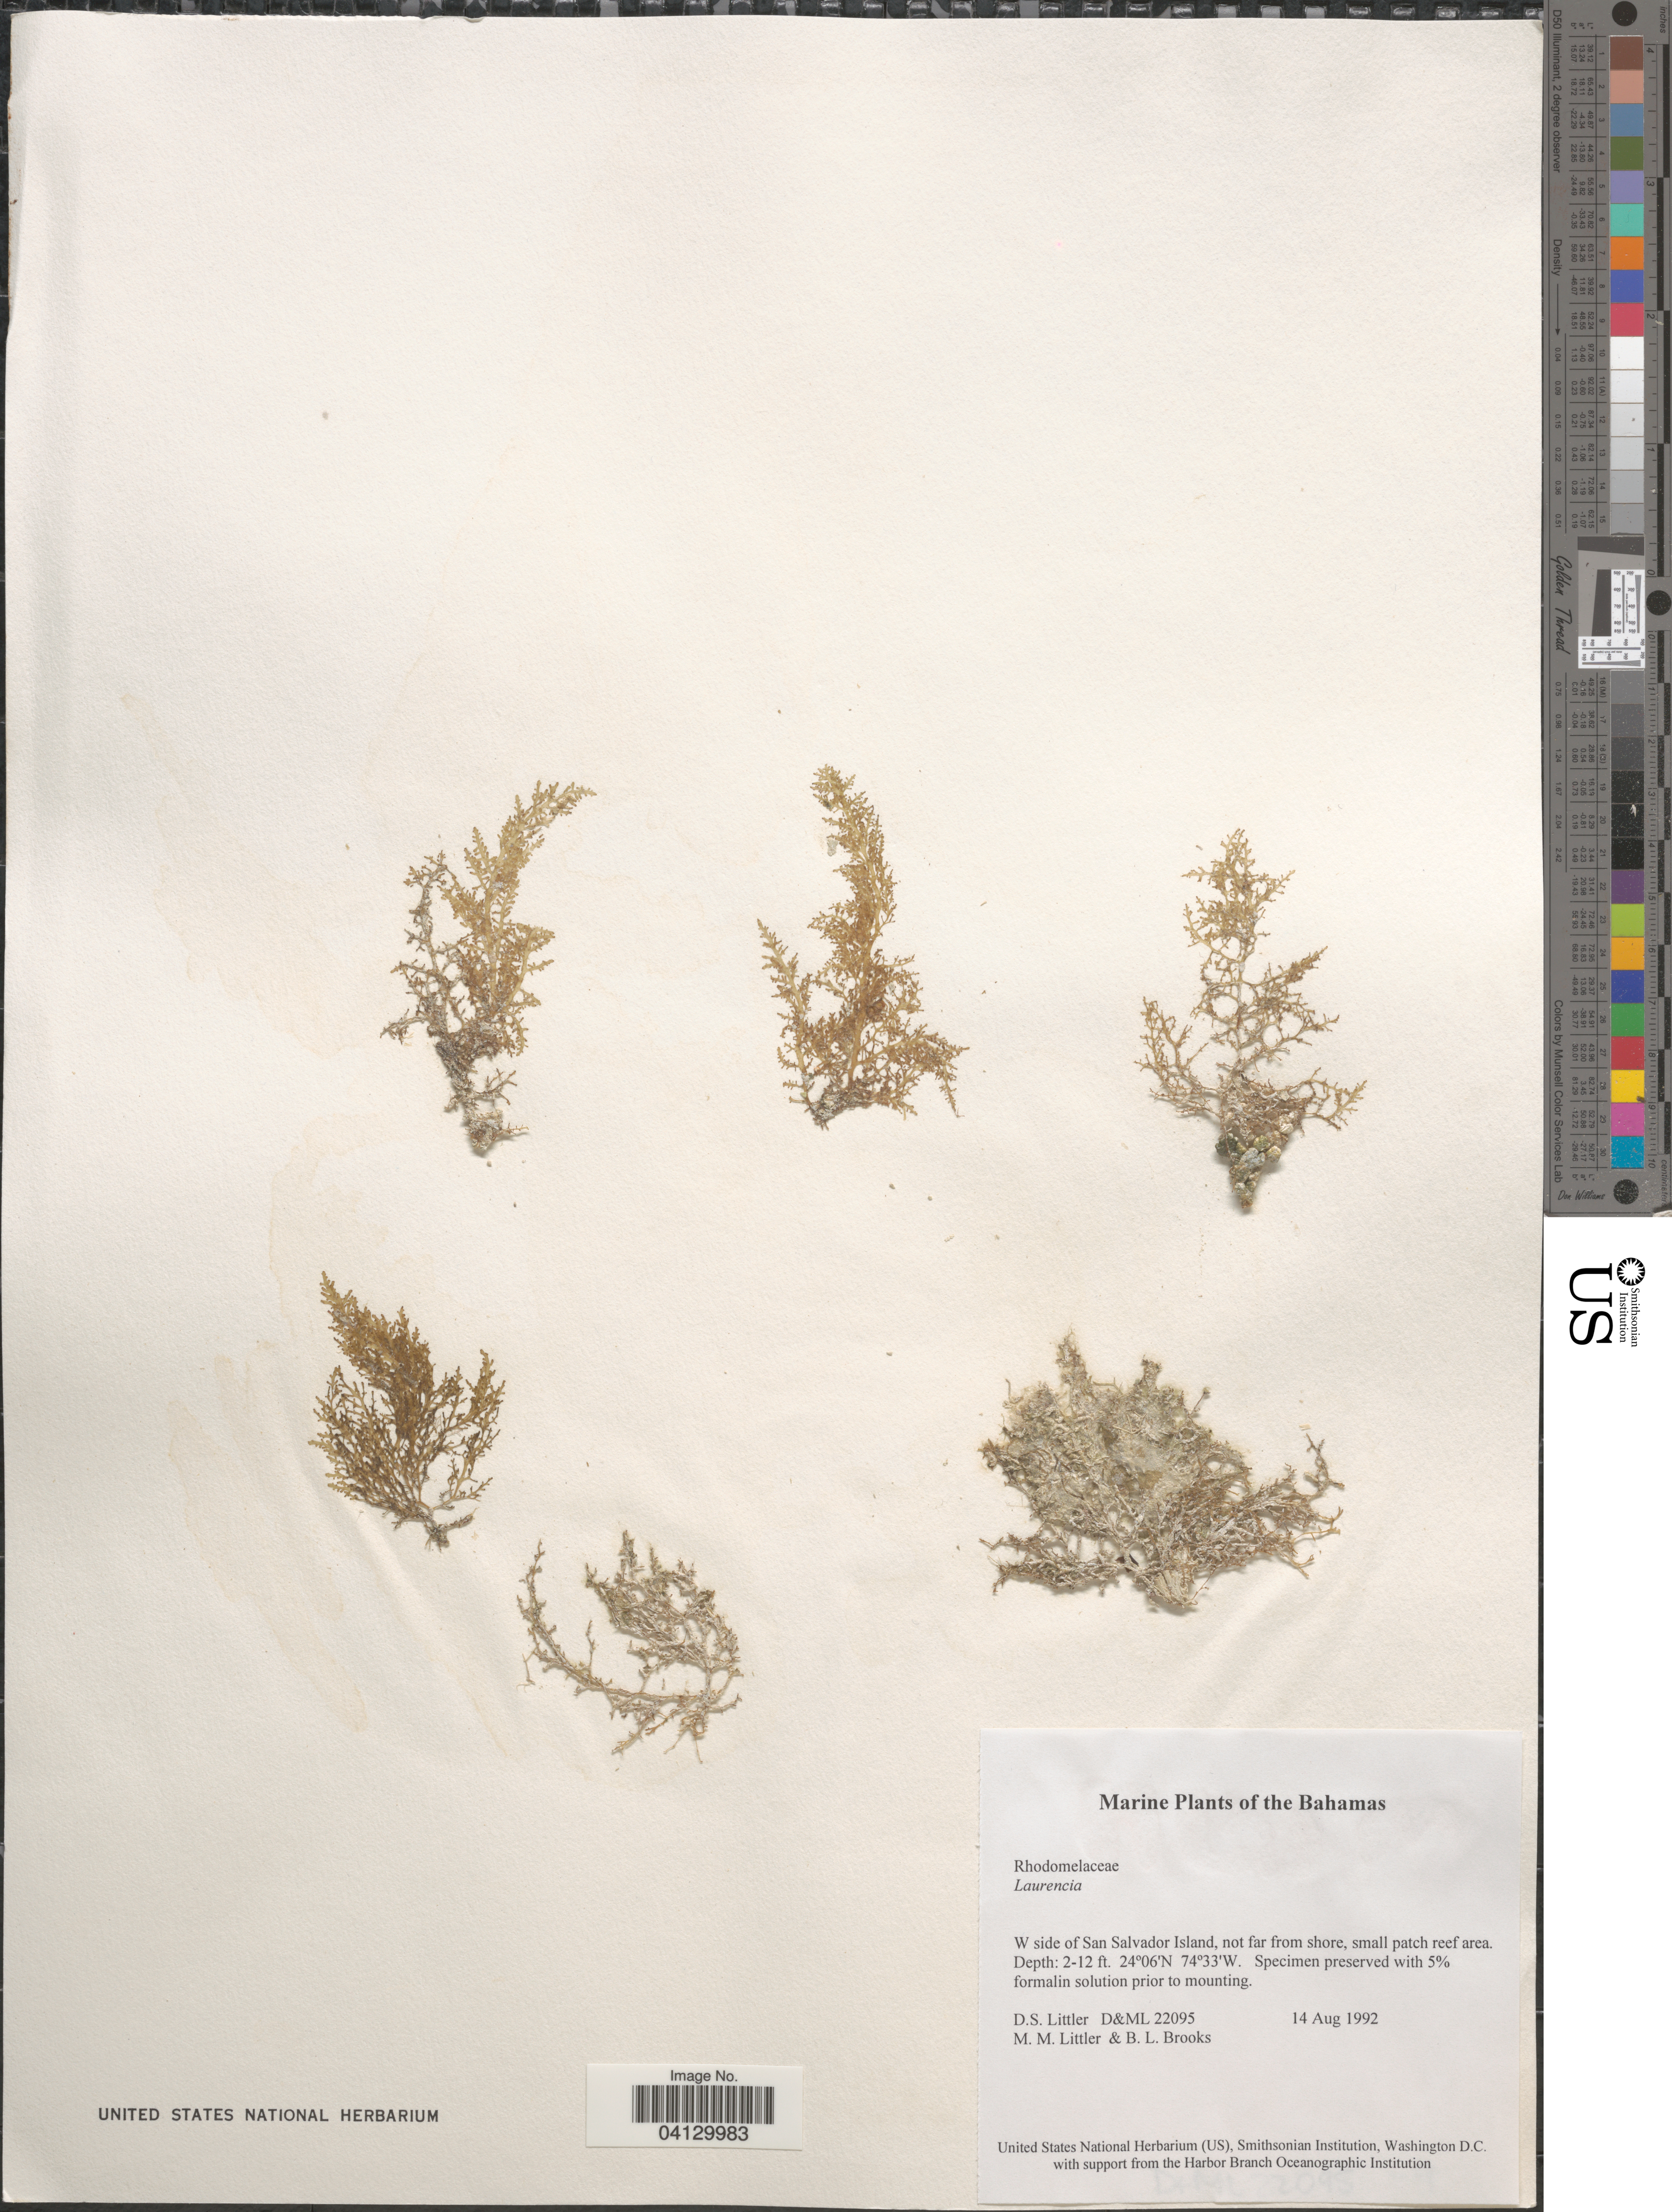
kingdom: Plantae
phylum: Rhodophyta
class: Florideophyceae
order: Ceramiales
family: Rhodomelaceae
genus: Laurencia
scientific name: Laurencia sp.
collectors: D. S. Littler & B. Brooks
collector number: D&ML22095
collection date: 1992-08-14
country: Bahamas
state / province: San Salvador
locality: W side of San Salvador Island, not far from shore, small patch reef area.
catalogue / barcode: US 328776